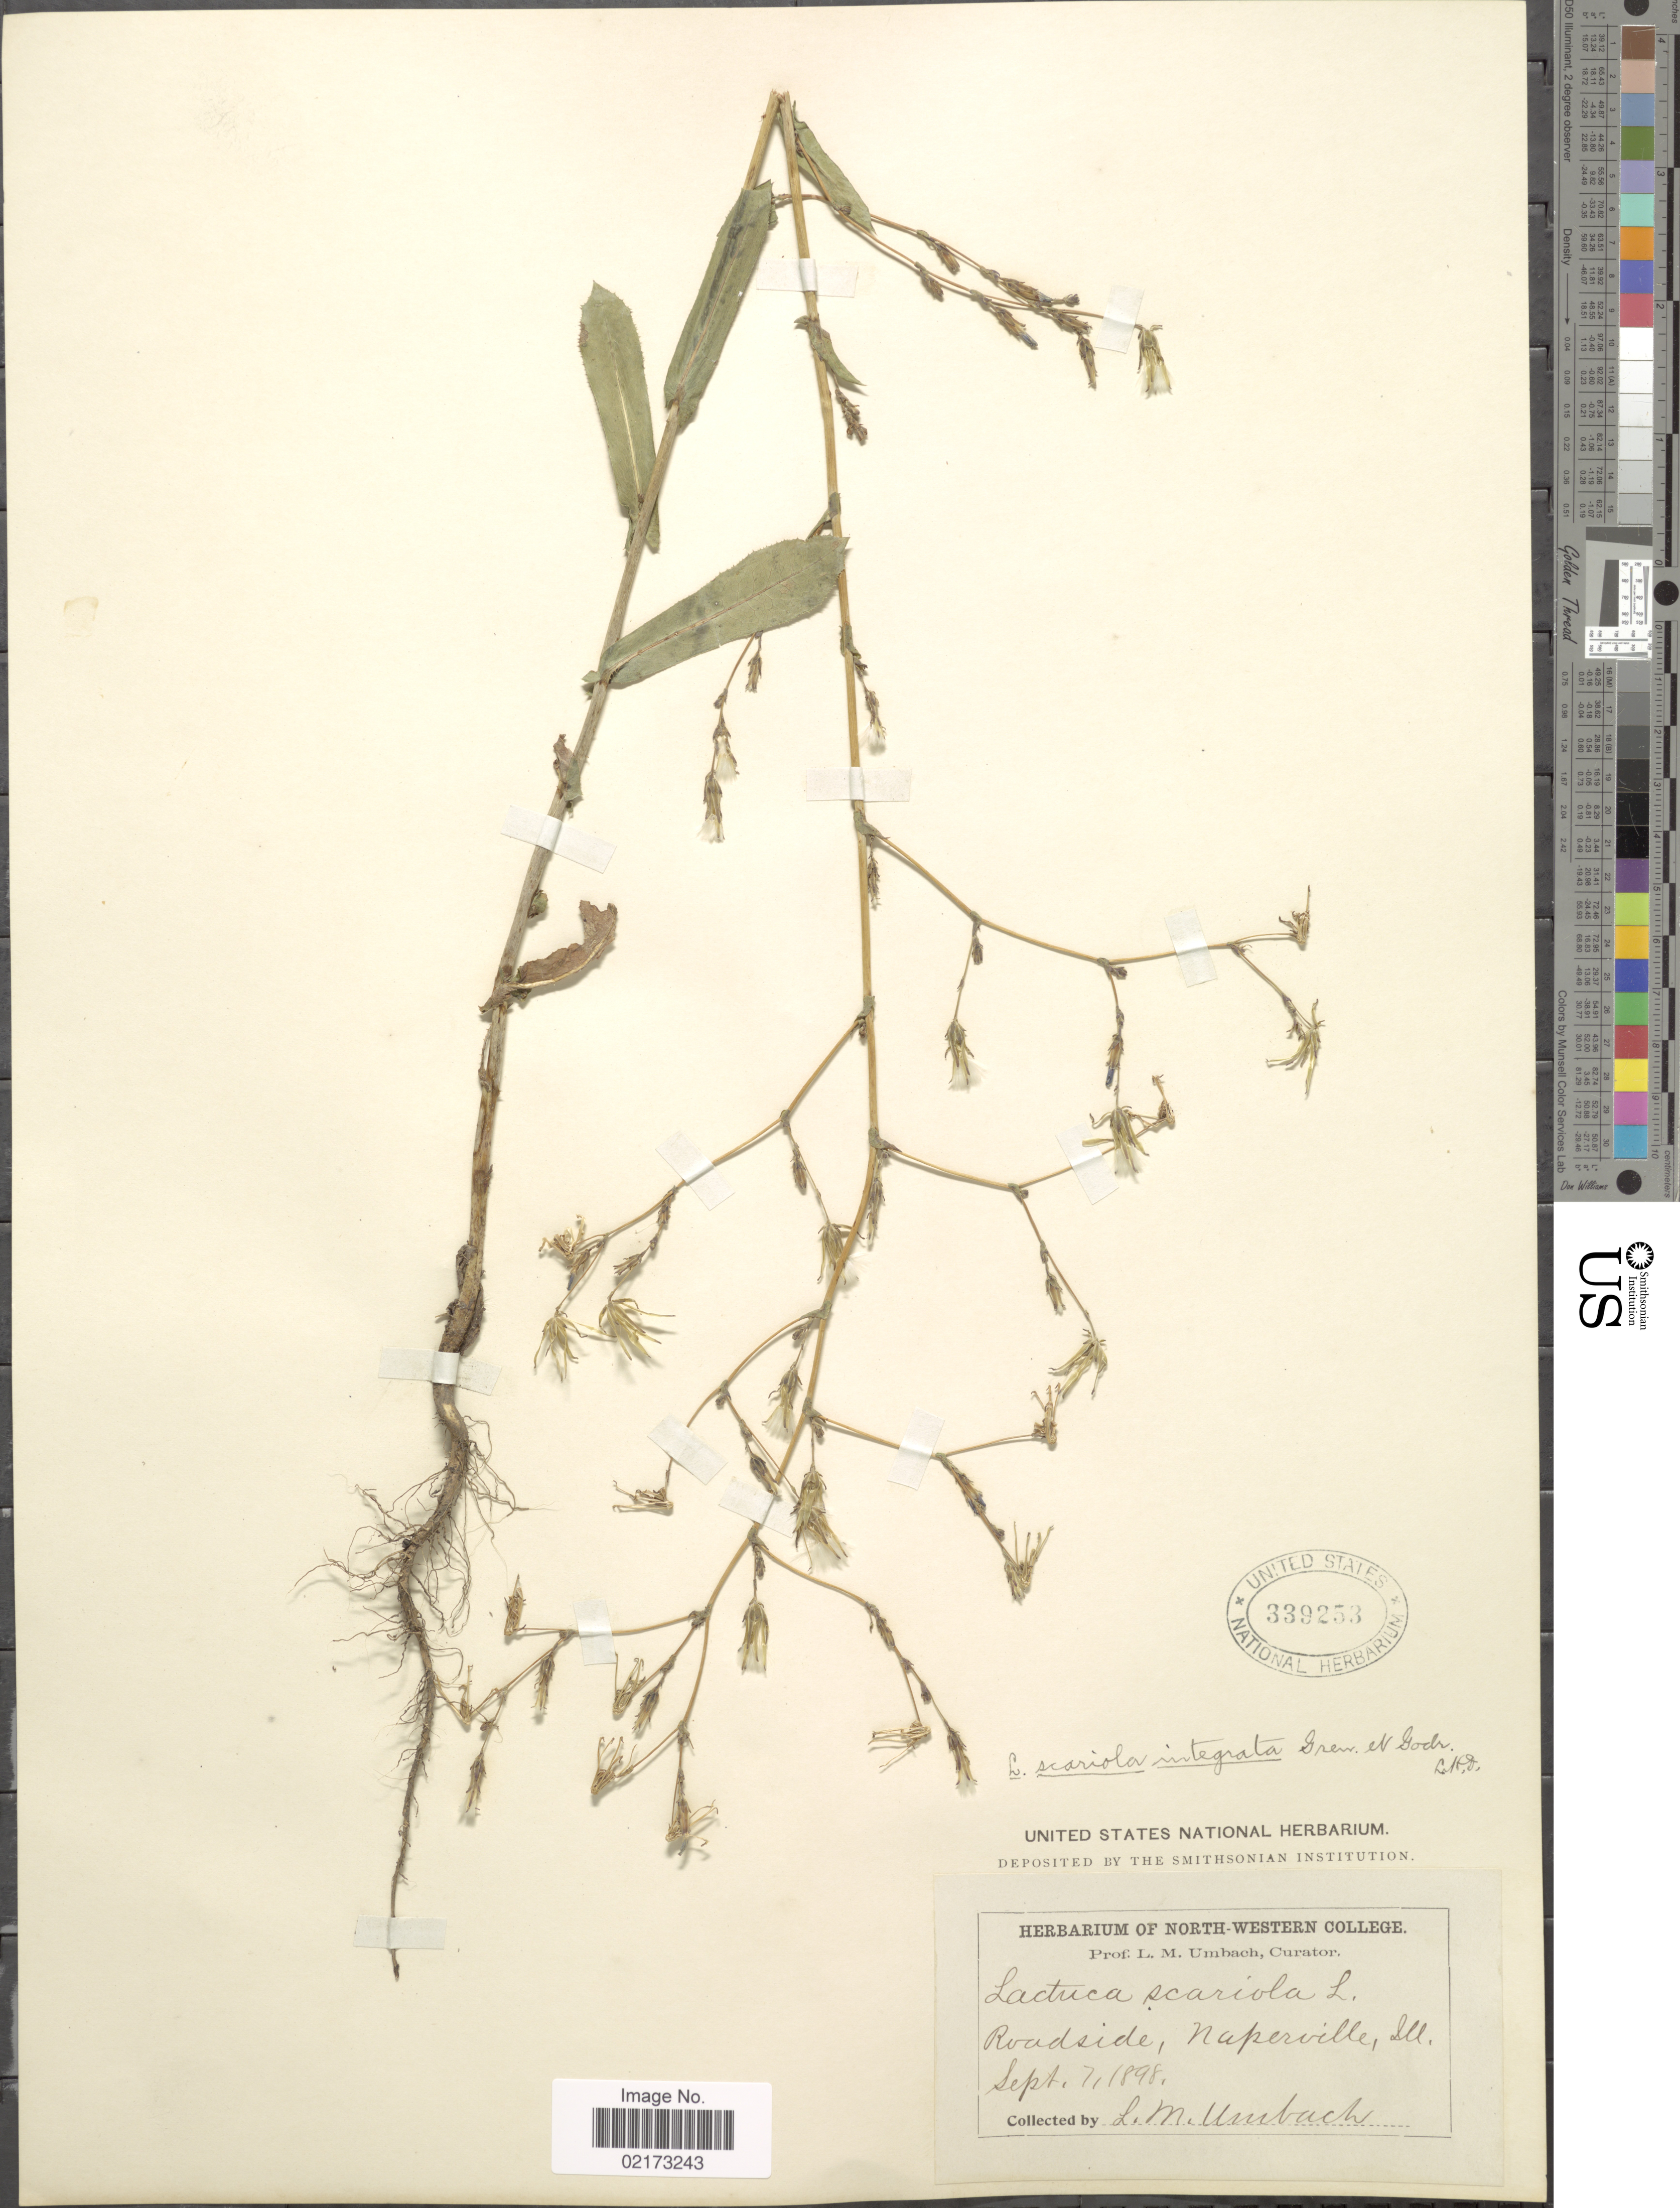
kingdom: Plantae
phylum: Tracheophyta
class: Magnoliopsida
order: Asterales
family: Asteraceae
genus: Lactuca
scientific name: Lactuca serriola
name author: L.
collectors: L. M. Umbach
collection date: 1898-09-07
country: United States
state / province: Illinois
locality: Naperville, Ill.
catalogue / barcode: US 339253